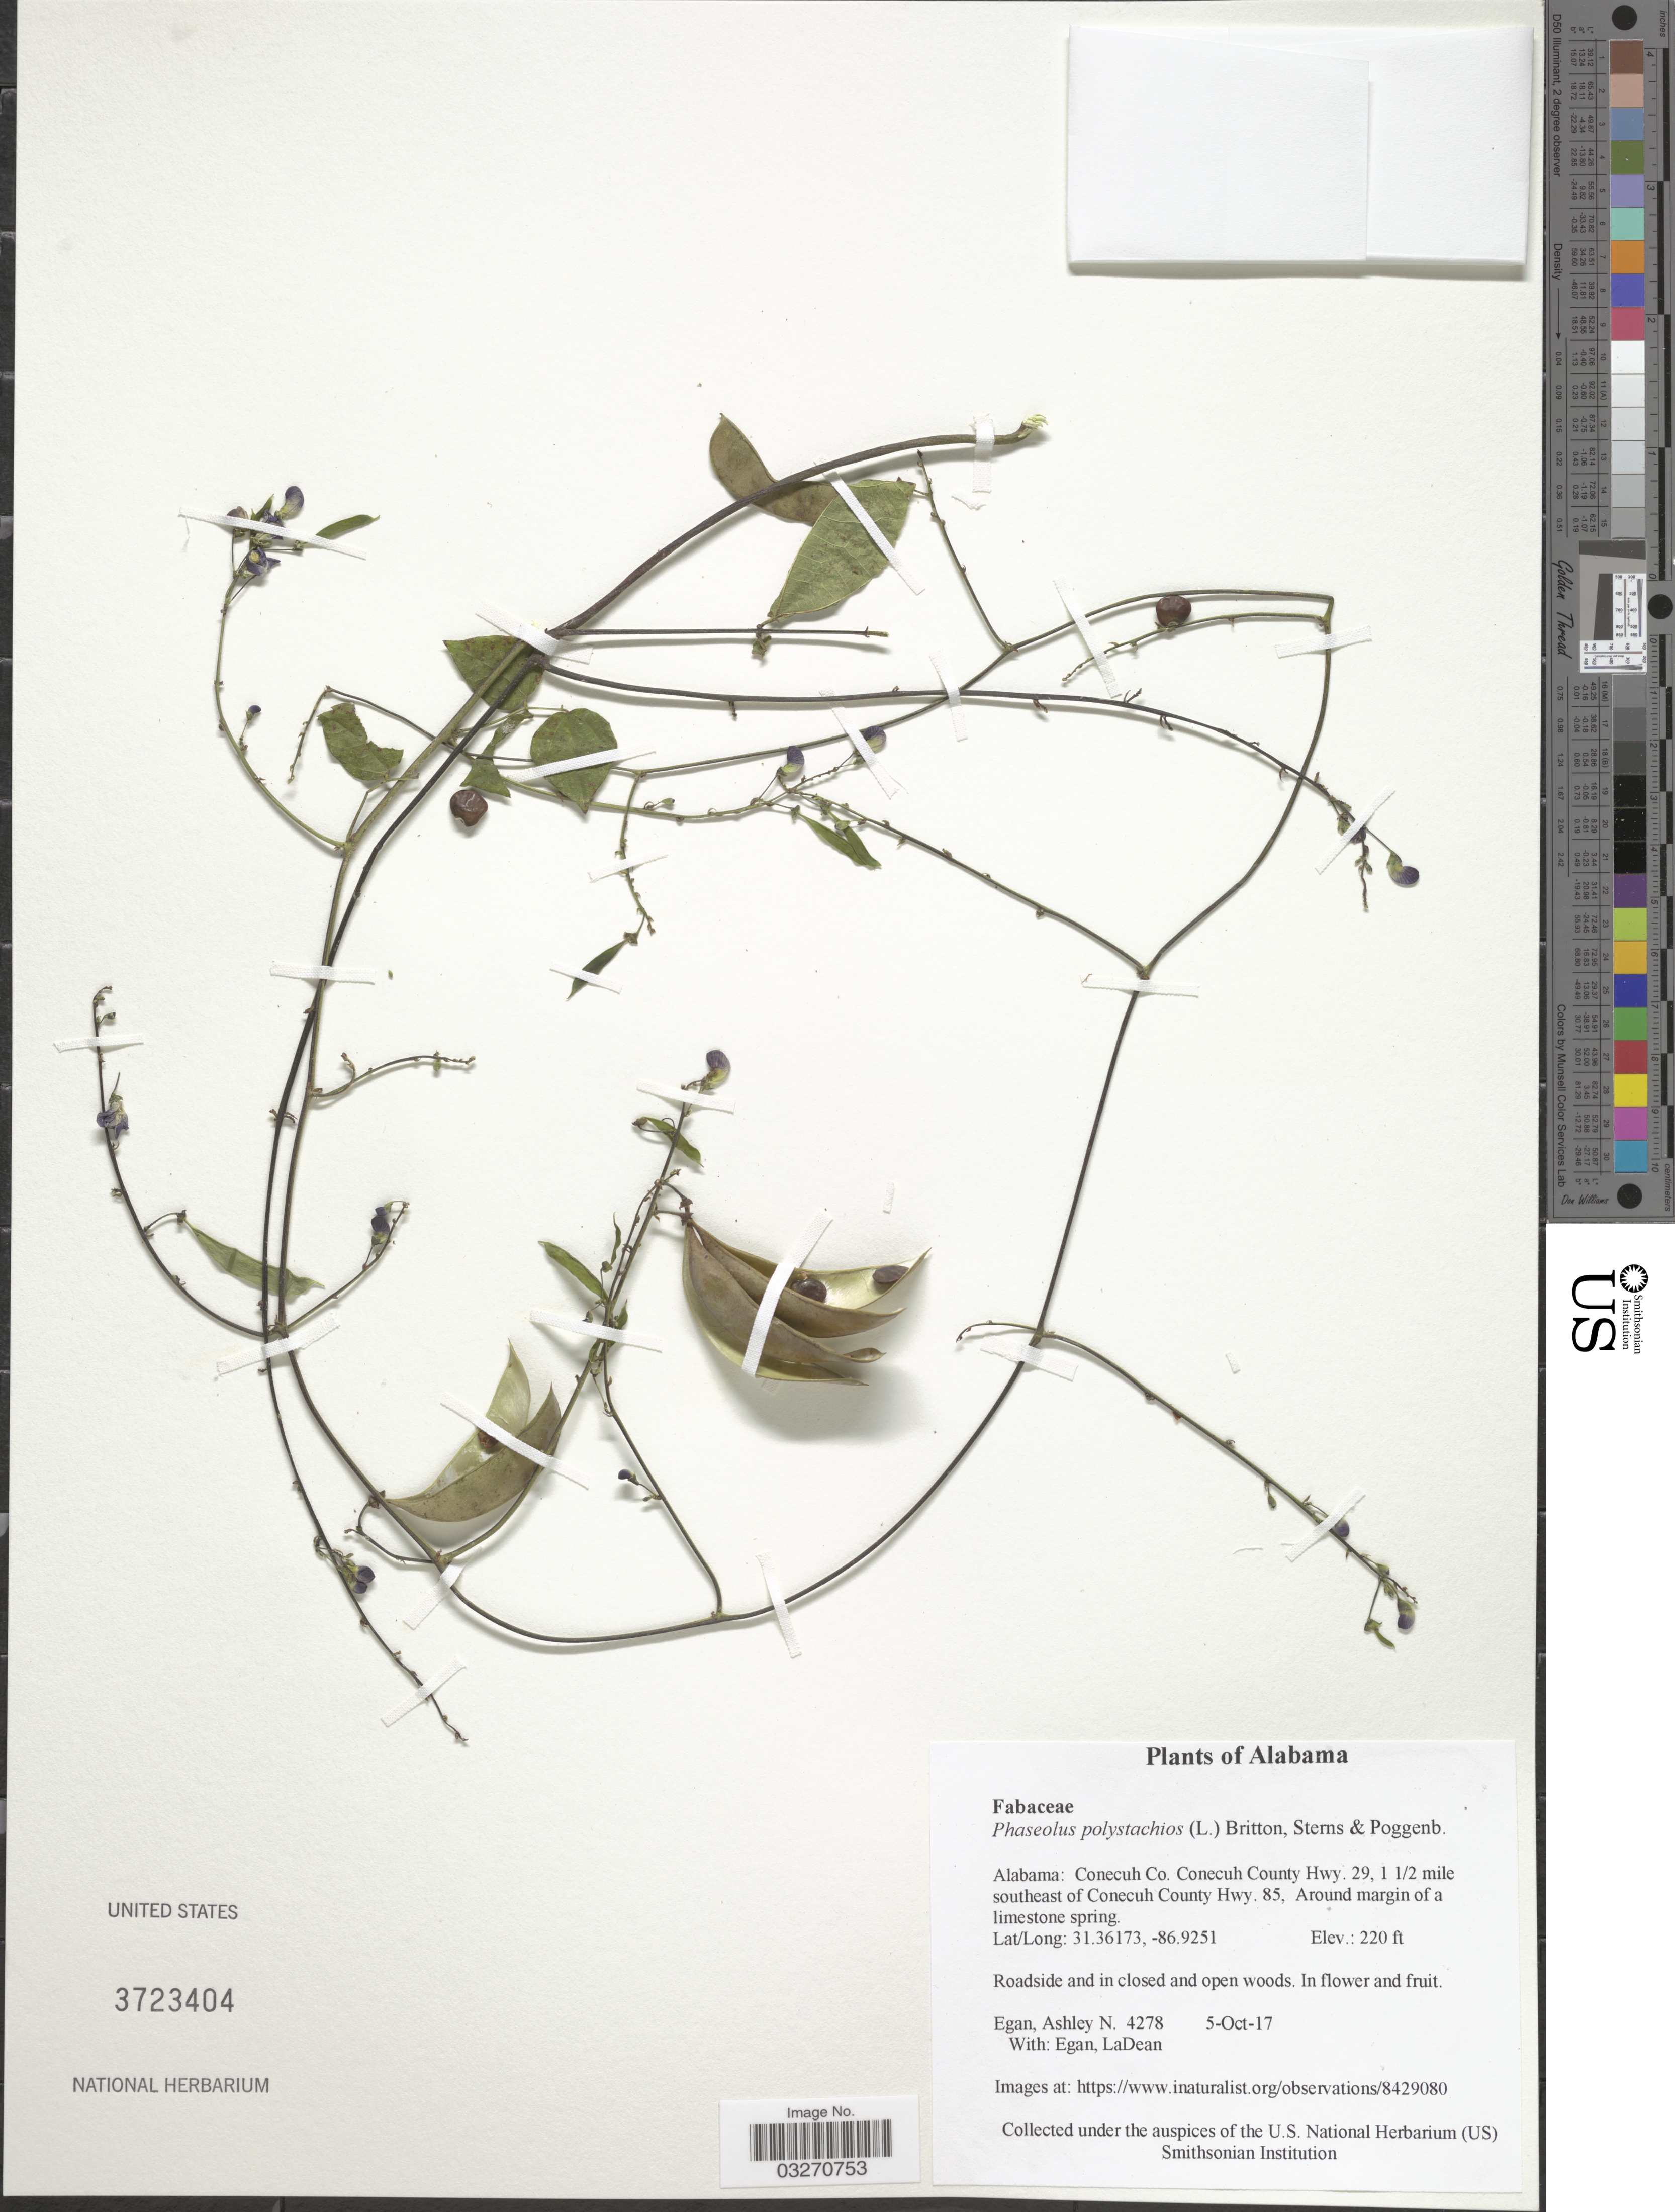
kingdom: Plantae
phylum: Tracheophyta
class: Magnoliopsida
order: Fabales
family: Fabaceae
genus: Phaseolus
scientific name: Phaseolus polystachios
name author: (L.) Britton, Stearns & Poggenb.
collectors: A. N. Egan & L. Egan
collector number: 4278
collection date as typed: Transcribed d/m/y: 5/10/17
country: United States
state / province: Alabama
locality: Conecuh Co. Conecuh County Hwy. 29, 1½ mile southeast of Conecuh County Hwy. 85.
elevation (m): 67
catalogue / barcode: US 3723404